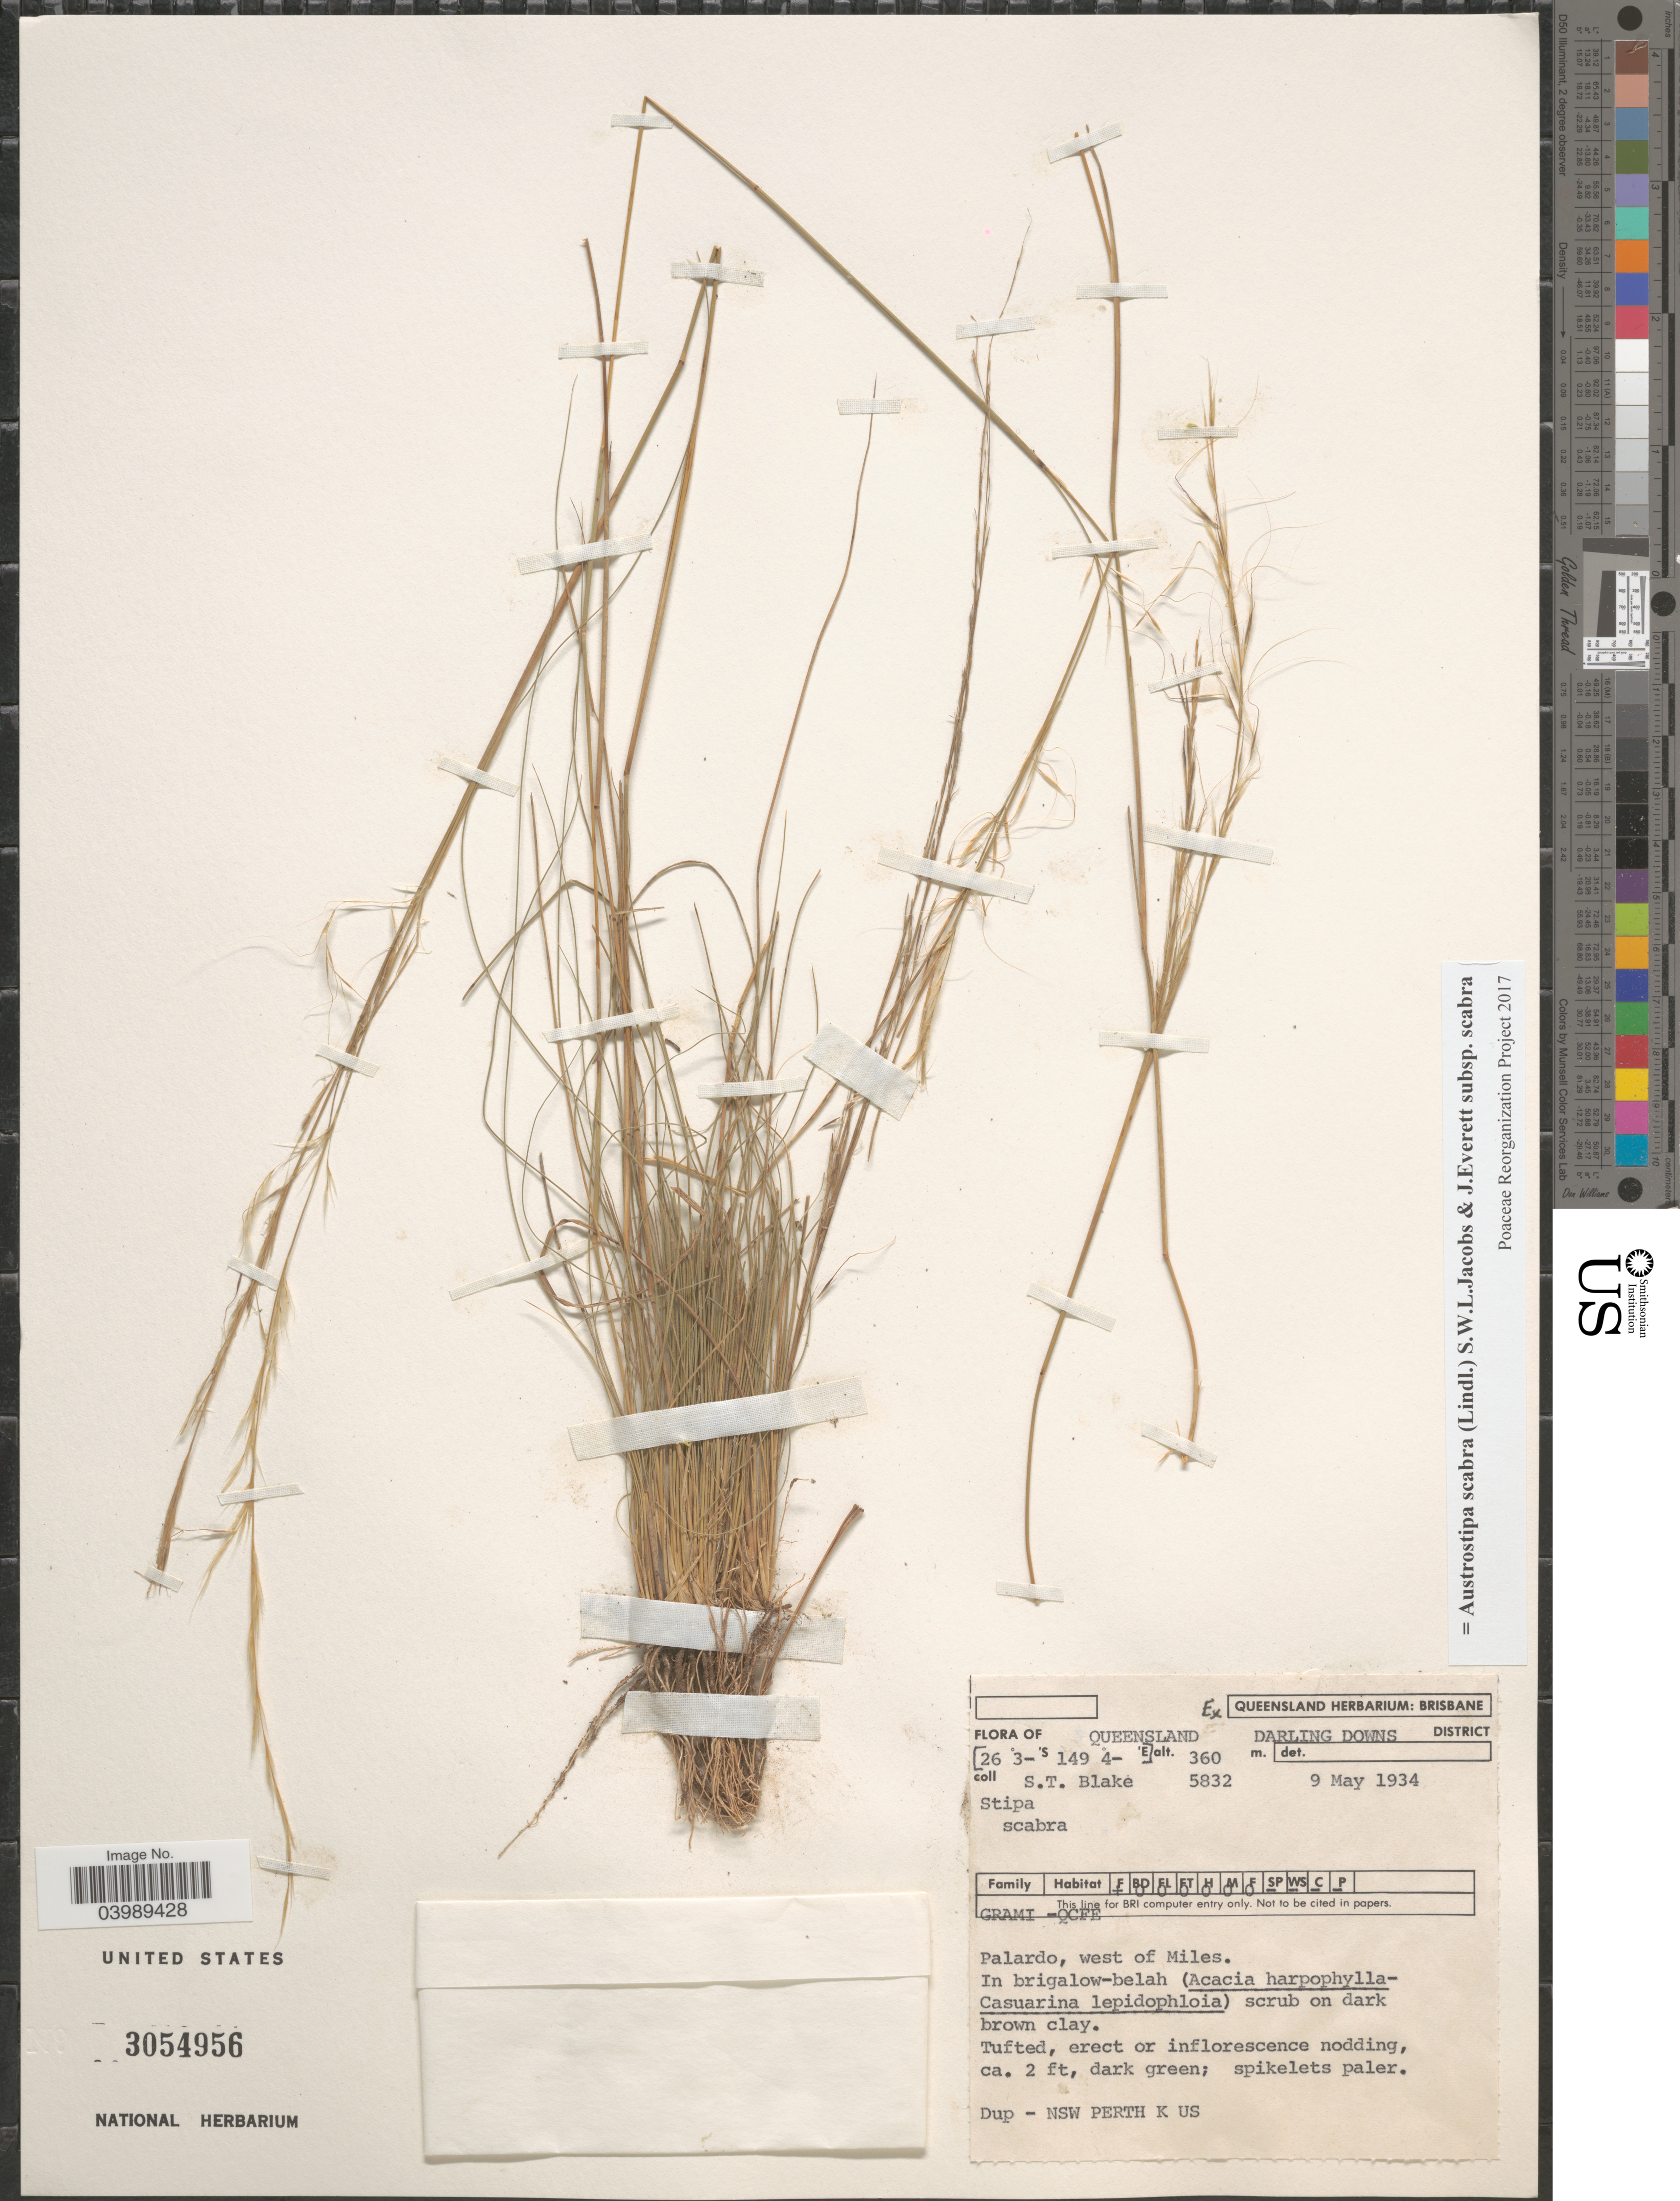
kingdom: Plantae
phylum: Tracheophyta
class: Liliopsida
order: Poales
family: Poaceae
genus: Austrostipa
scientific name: Austrostipa scabra subsp. scabra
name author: (Lindl.) S.W.L. Jacobs & J. Everett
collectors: S. T. Blake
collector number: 5832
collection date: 1934-05-09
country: Australia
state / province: Queensland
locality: Darling Downs District. Palardo, west of Miles.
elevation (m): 360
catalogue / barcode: US 3054956